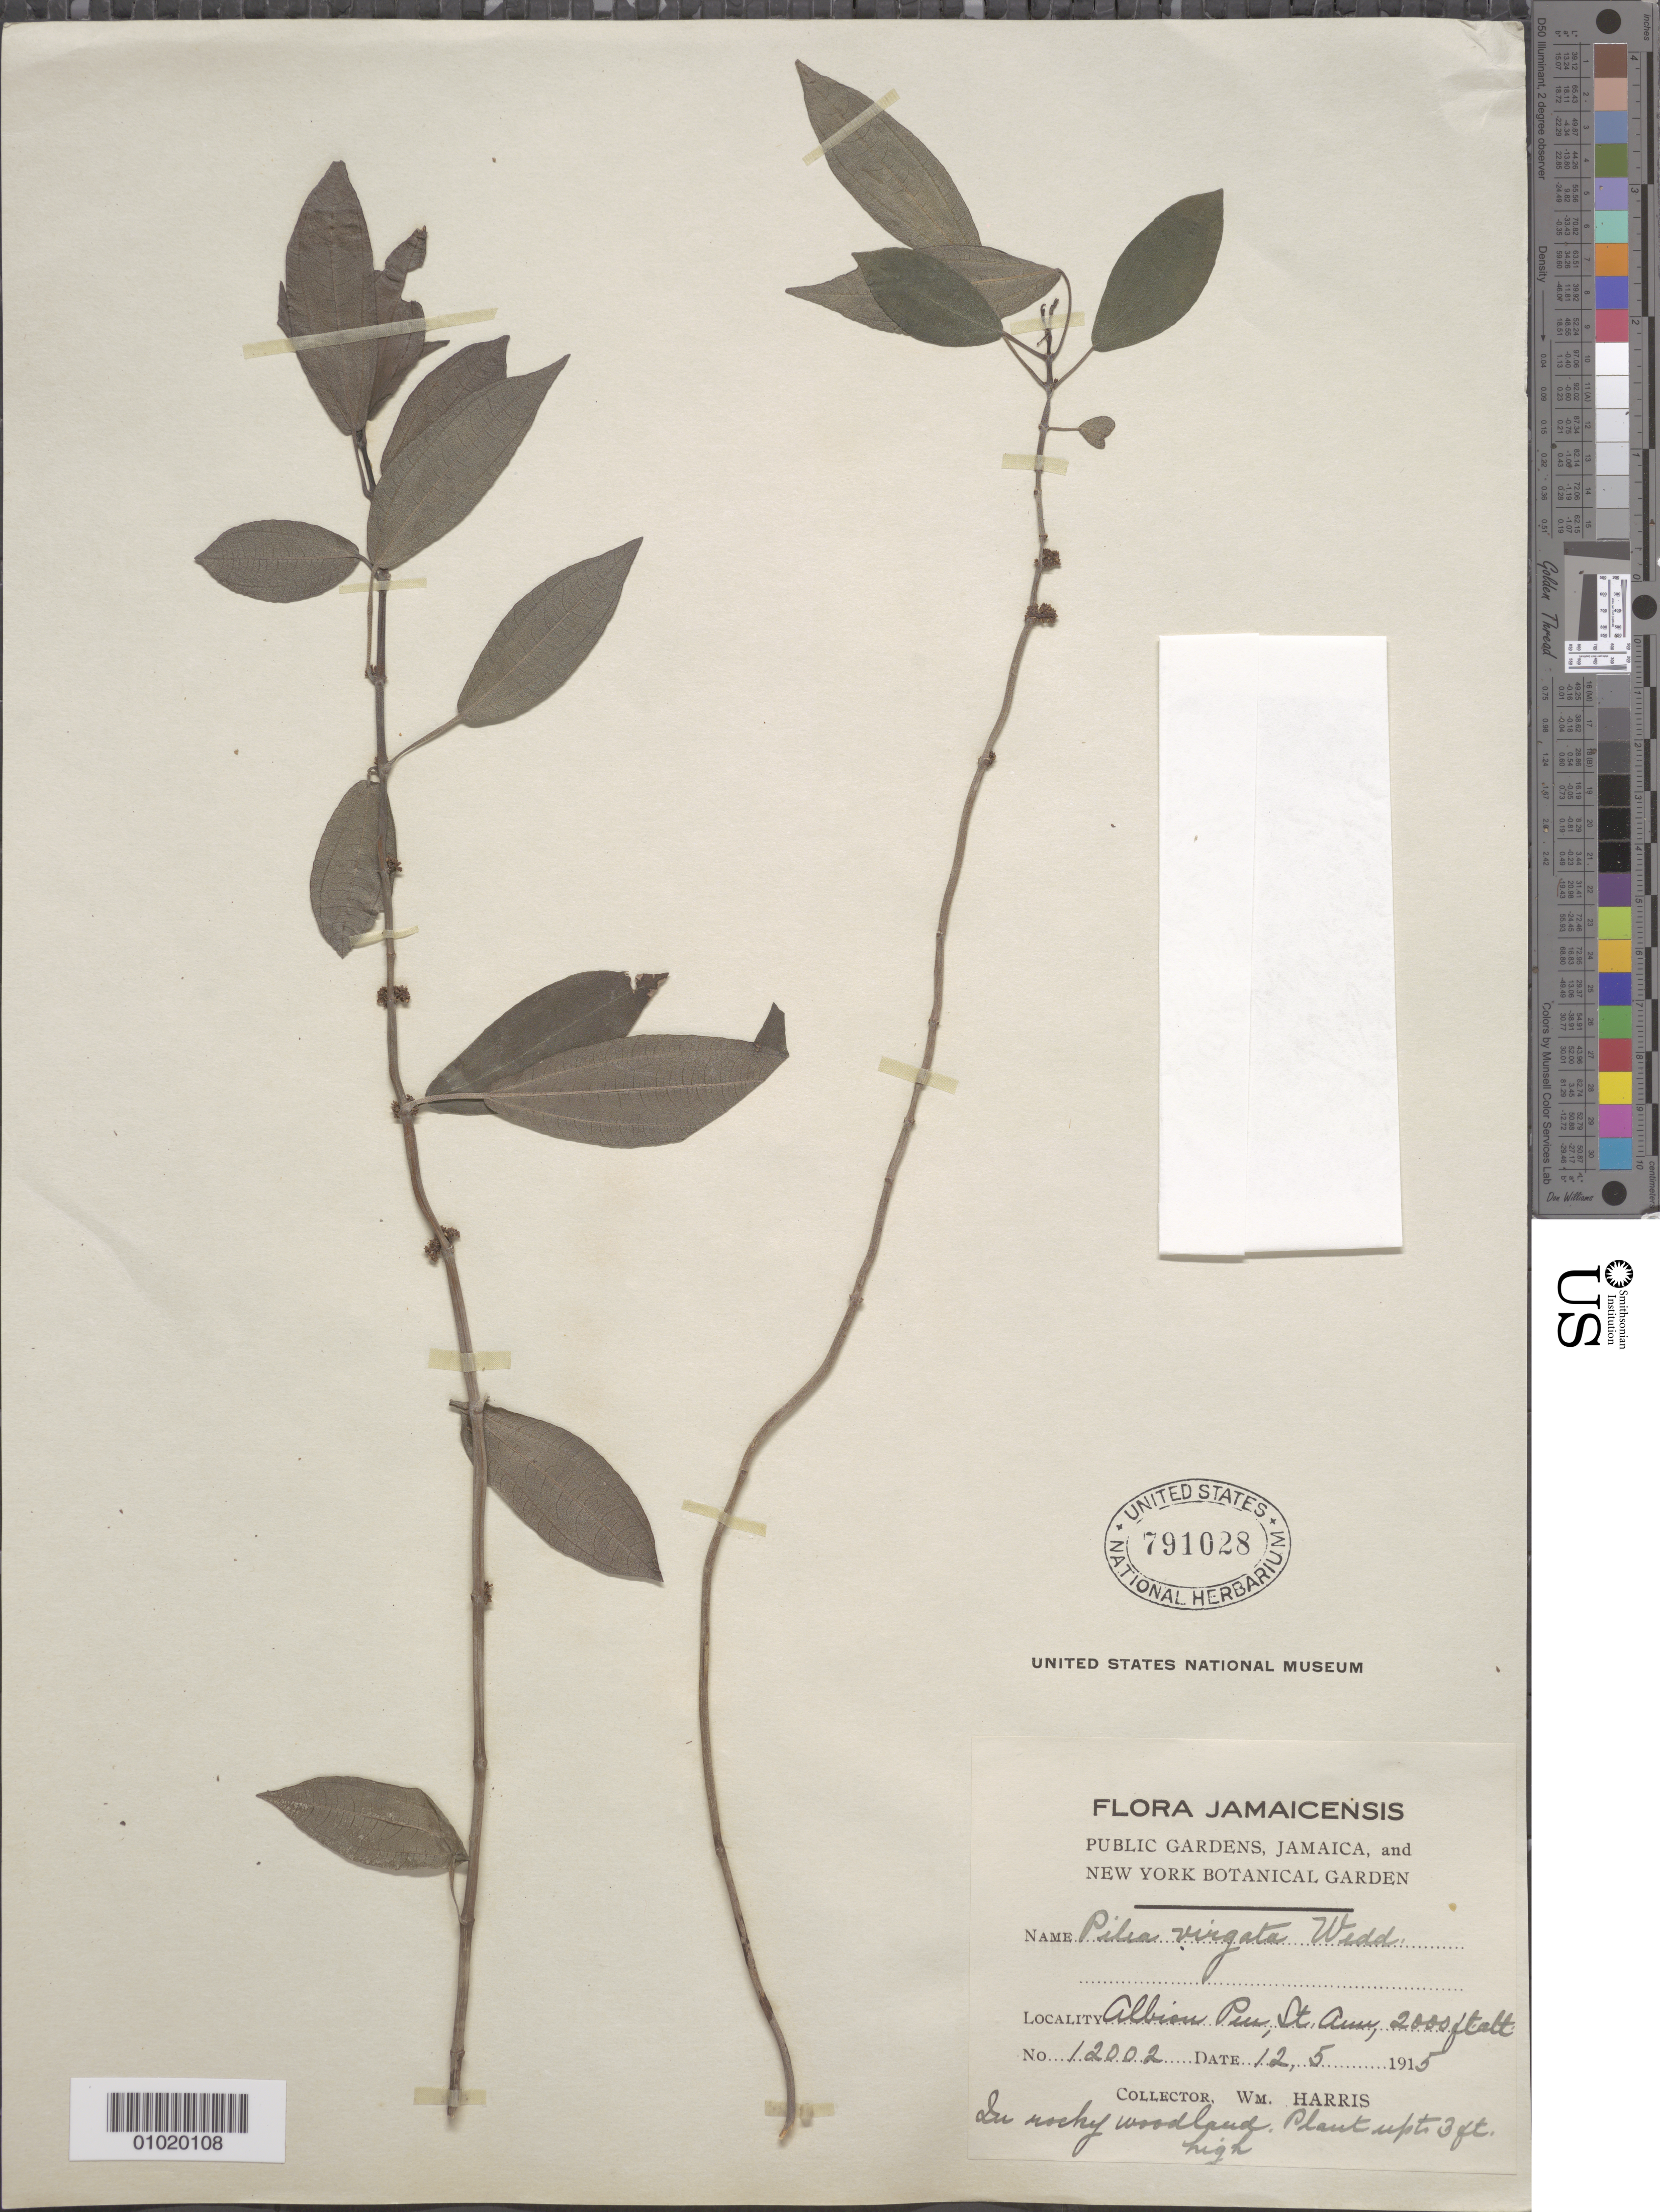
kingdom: Plantae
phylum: Tracheophyta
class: Magnoliopsida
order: Rosales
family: Urticaceae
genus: Pilea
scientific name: Pilea virgata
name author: Wedd.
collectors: W. Harris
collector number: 12002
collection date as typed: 12 May 1915 or 05 Dec 1915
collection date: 1915-05-12 or 1915-12-05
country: Jamaica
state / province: Saint Ann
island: Jamaica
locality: Albion Pu, St. Ann.In rocky woodland.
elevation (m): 610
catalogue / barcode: US 791028